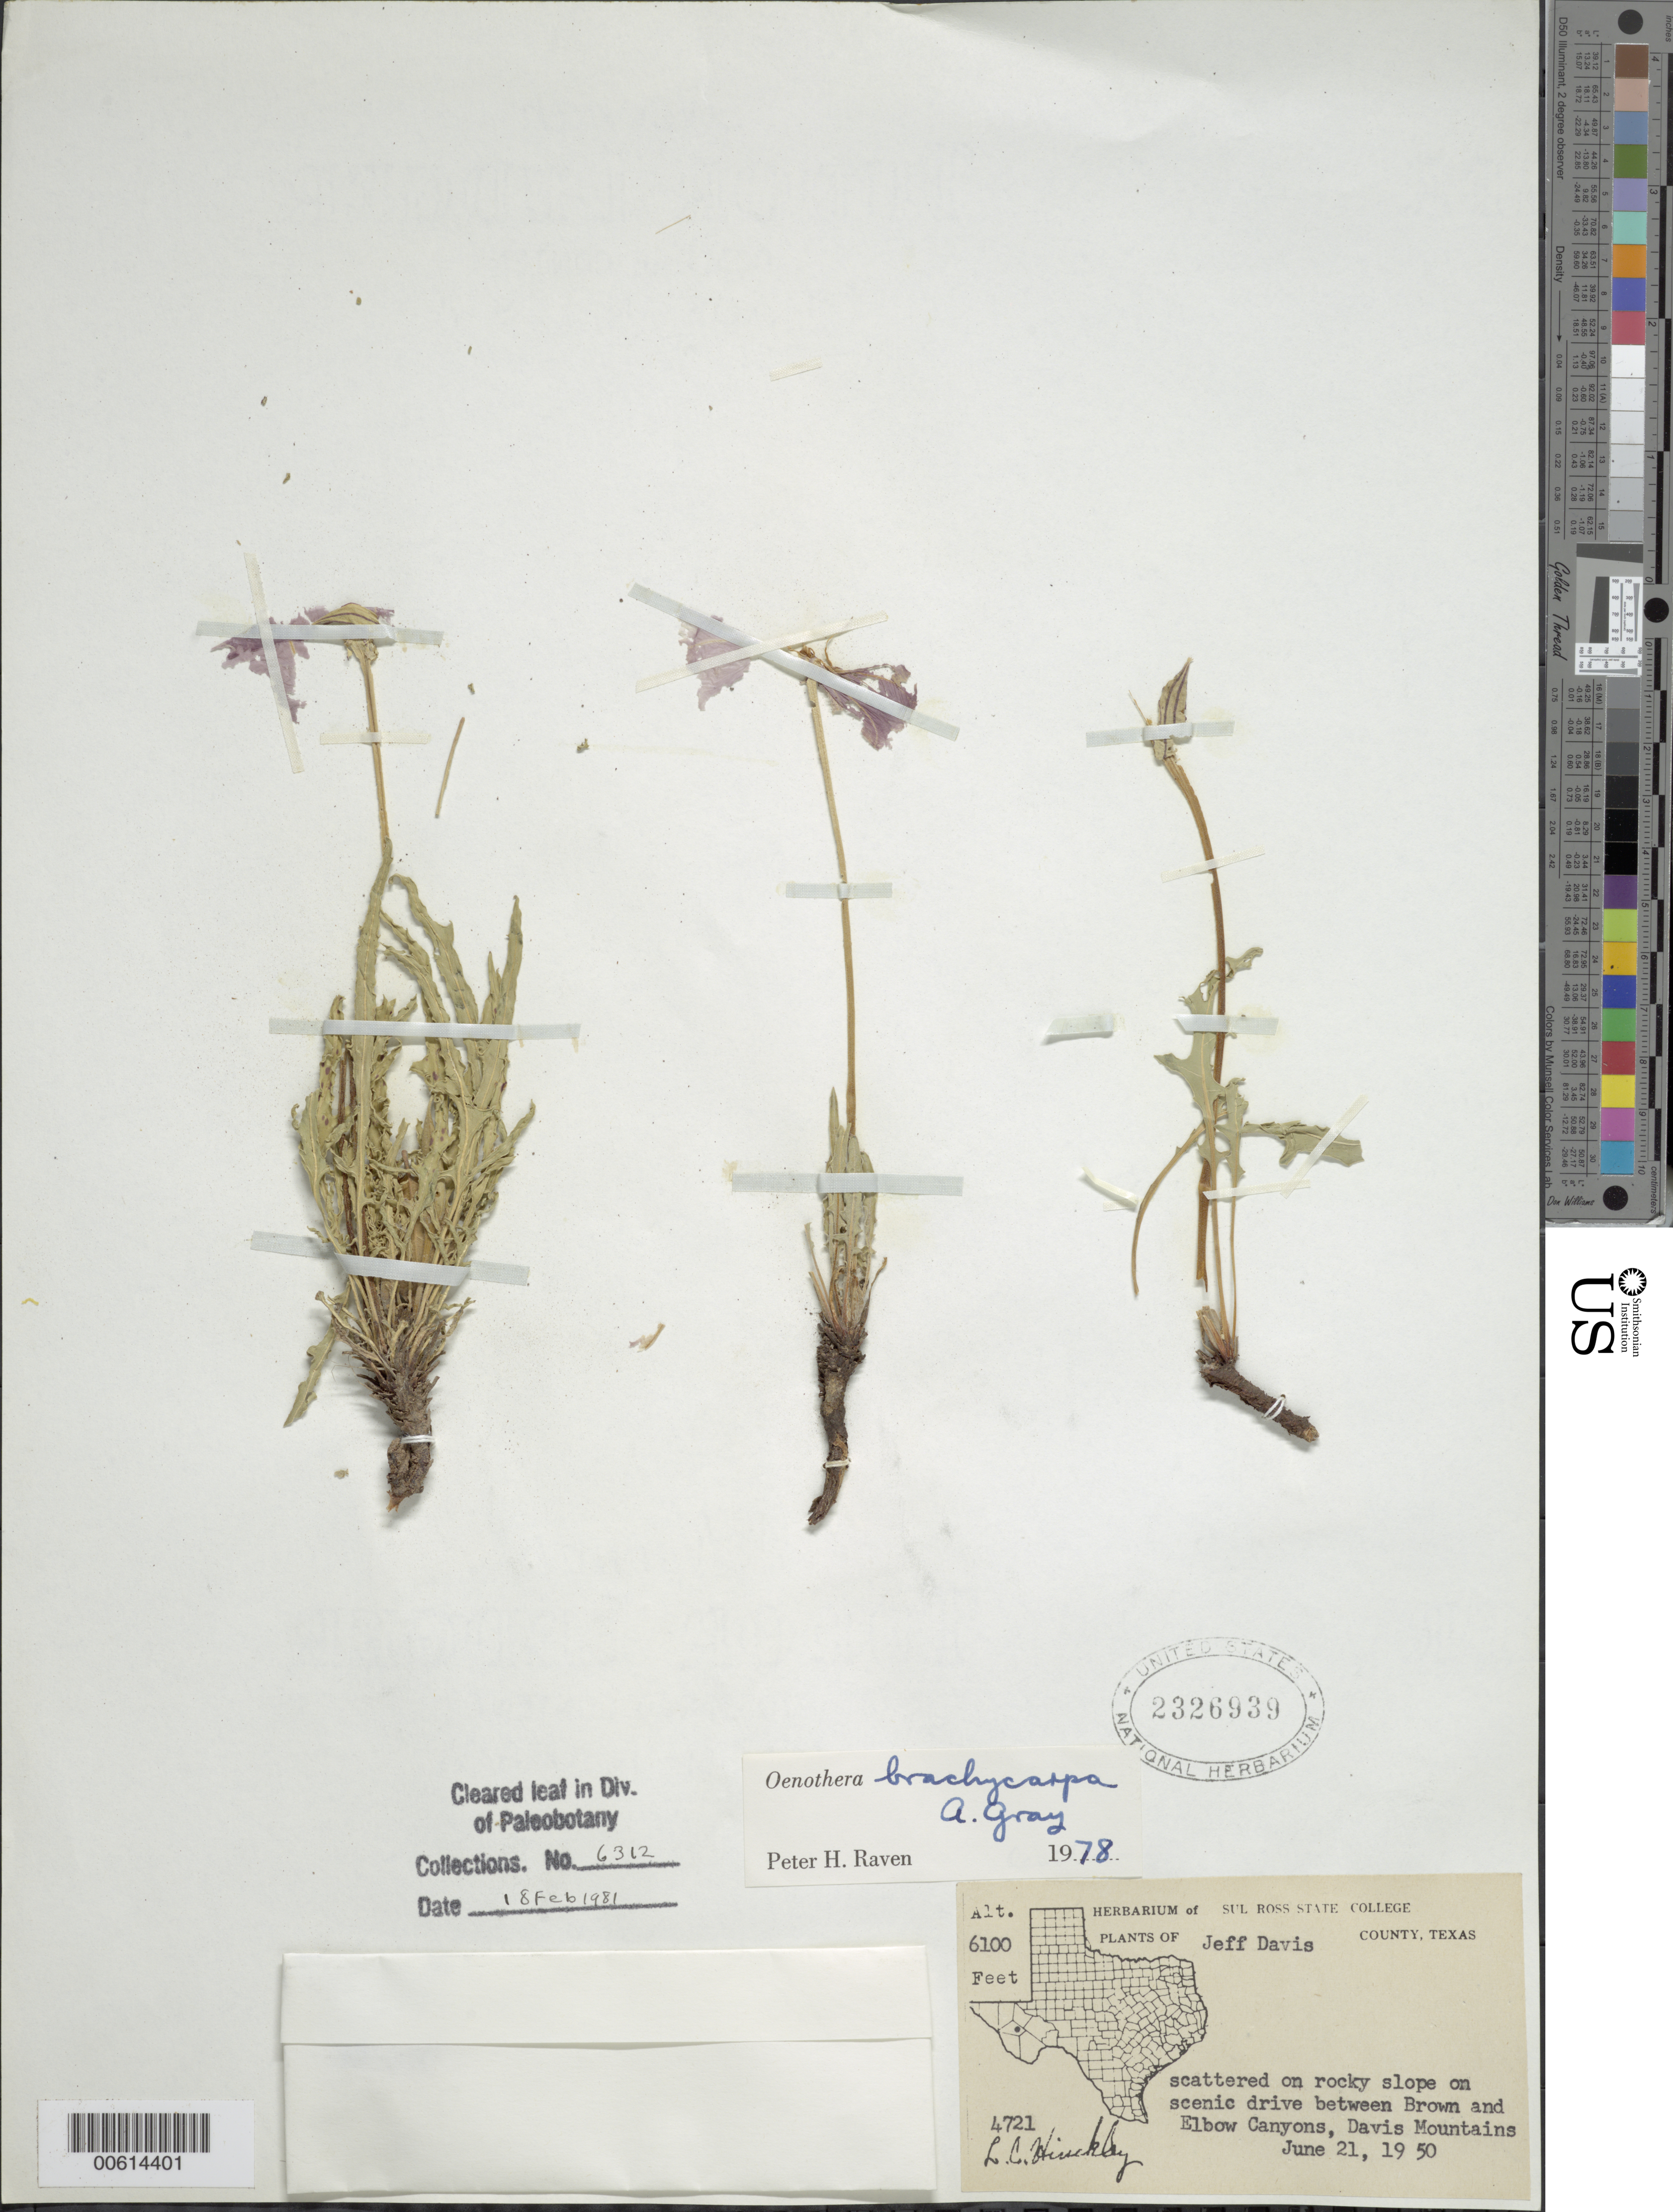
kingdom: Plantae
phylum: Tracheophyta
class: Magnoliopsida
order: Myrtales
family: Onagraceae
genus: Oenothera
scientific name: Oenothera brachycarpa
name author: A. Gray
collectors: L. Hinckley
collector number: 4721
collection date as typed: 21 Jun 1950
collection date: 1950-06-21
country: United States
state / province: Texas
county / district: Jeff Davis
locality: Between Brown and Elbow Canyons, Davis Mountains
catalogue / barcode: US 2326939